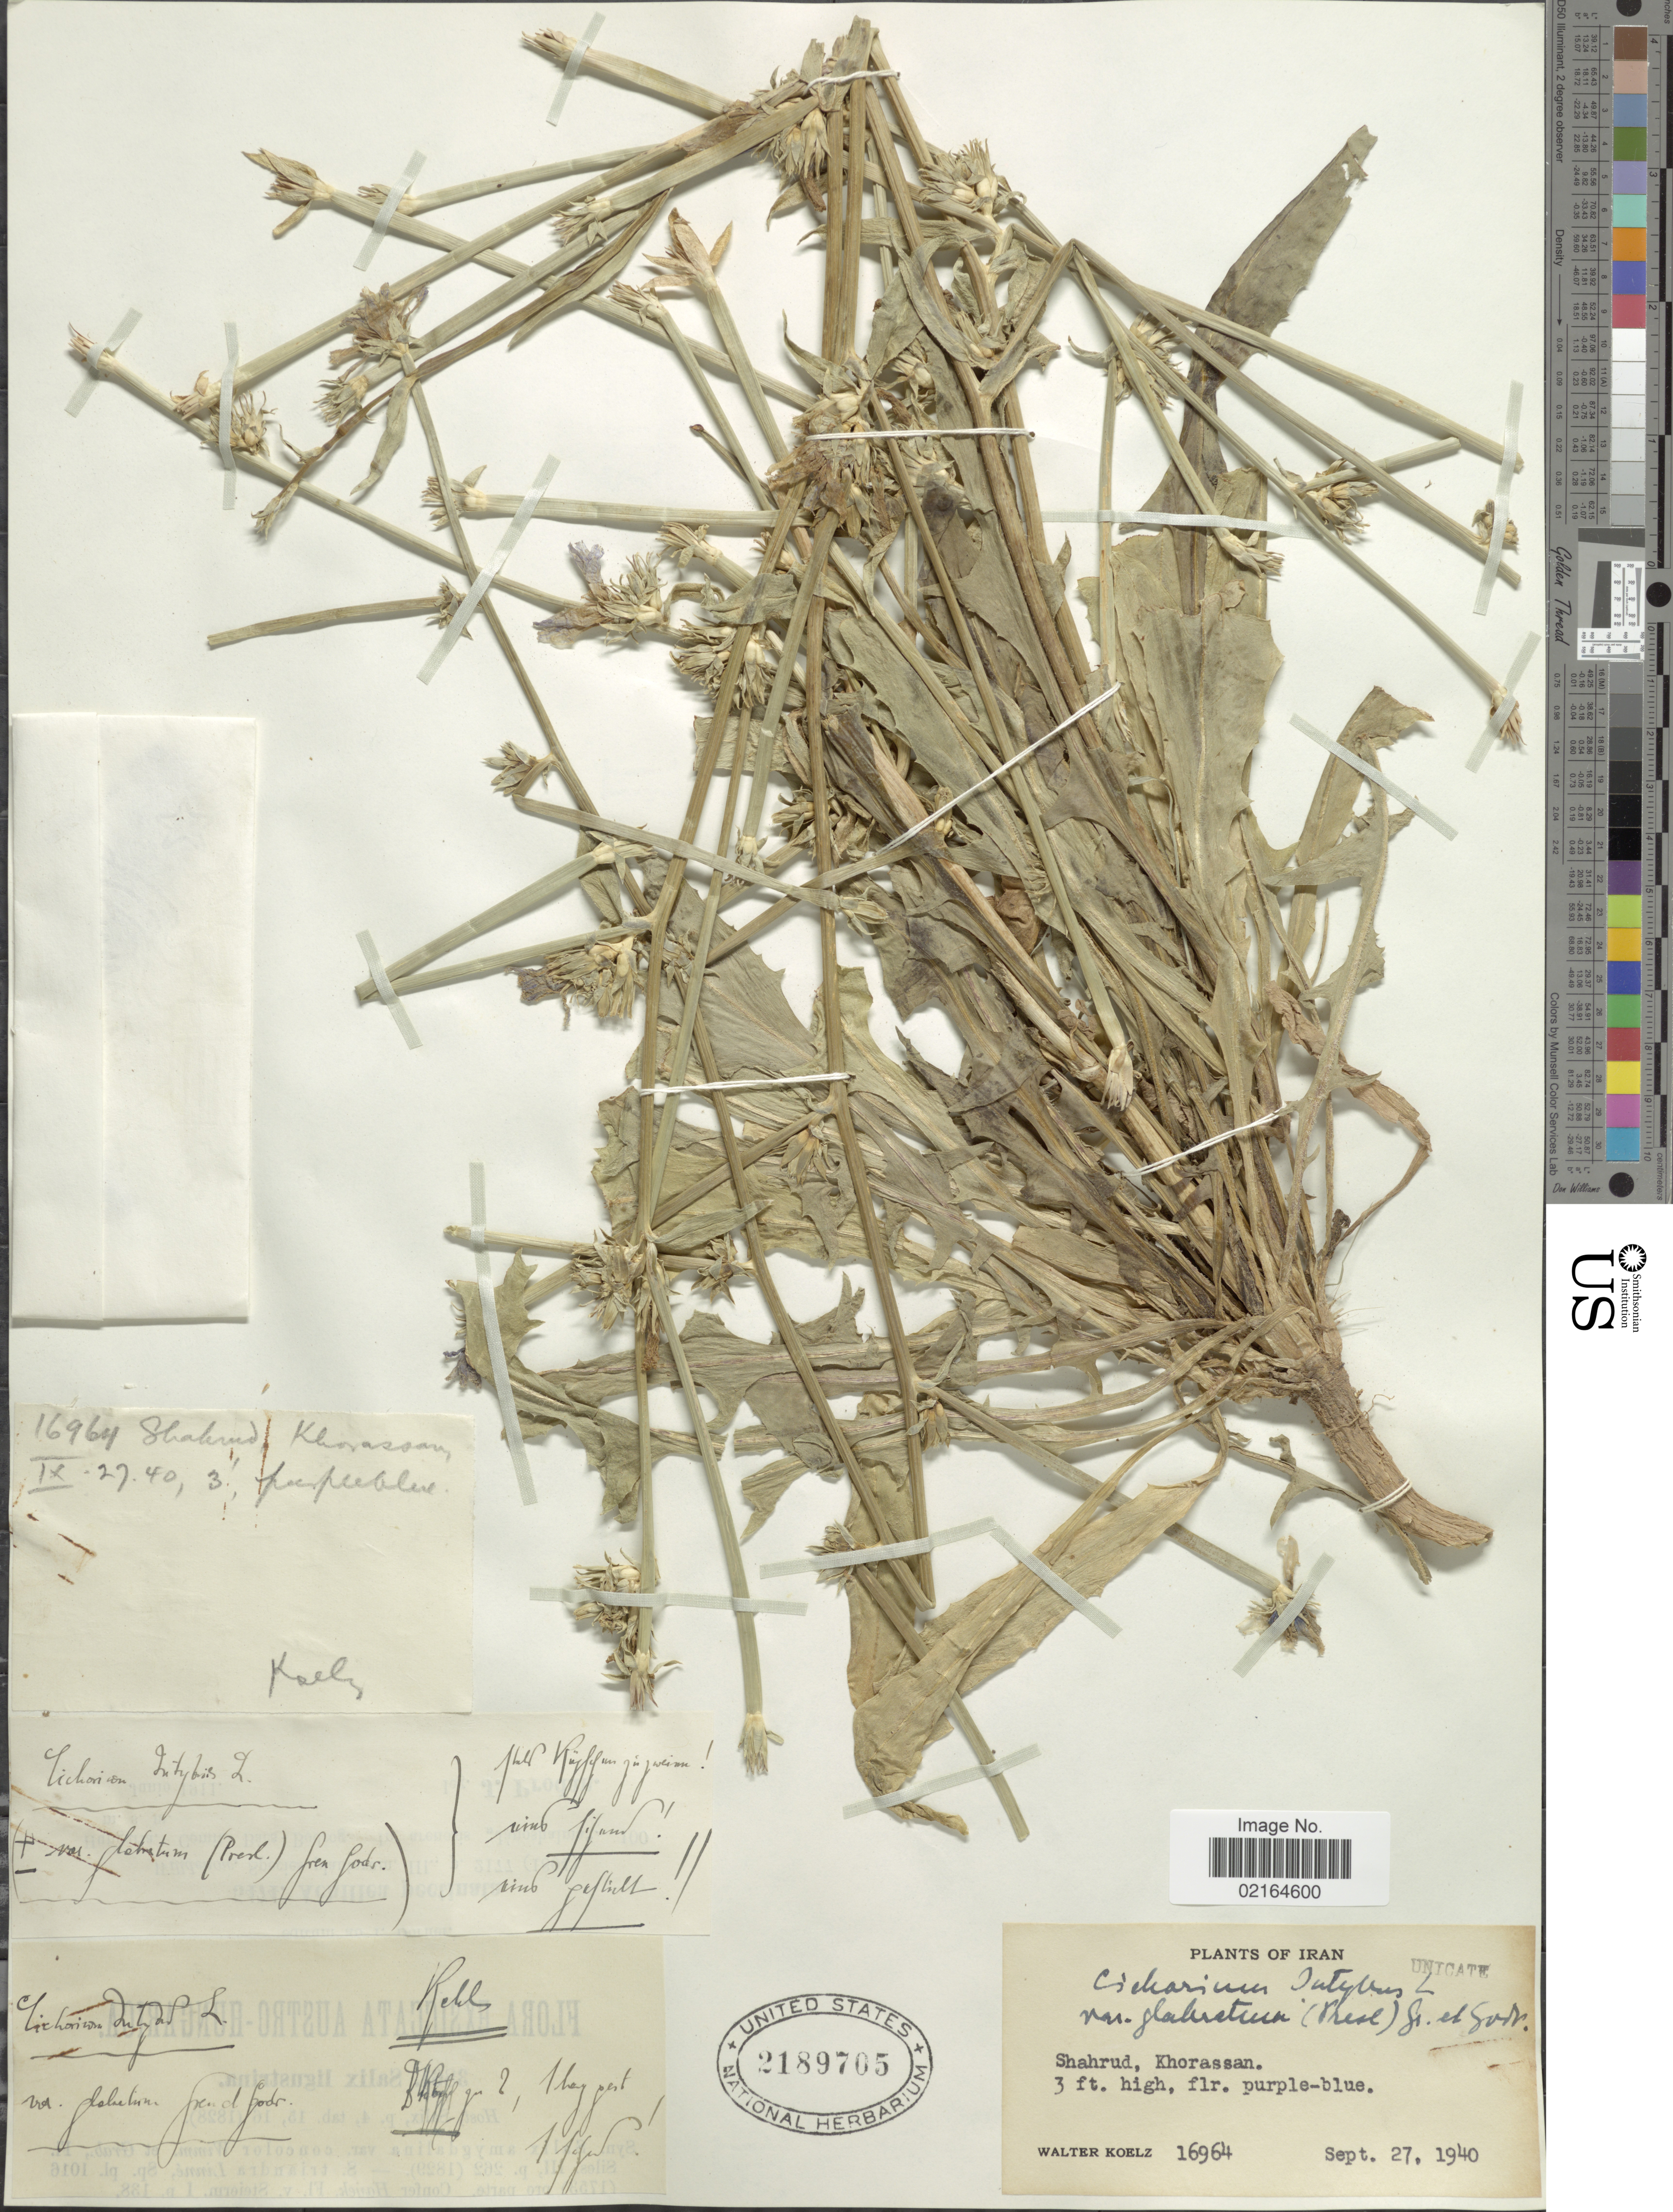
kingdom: Plantae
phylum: Tracheophyta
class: Magnoliopsida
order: Asterales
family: Asteraceae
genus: Cichorium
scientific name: Cichorium intybus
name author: L.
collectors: W. N. Koelz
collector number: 16964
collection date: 1940-09-27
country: Iran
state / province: Khorasan [obsolete]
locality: Shahrud, Khorassan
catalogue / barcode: US 2189705